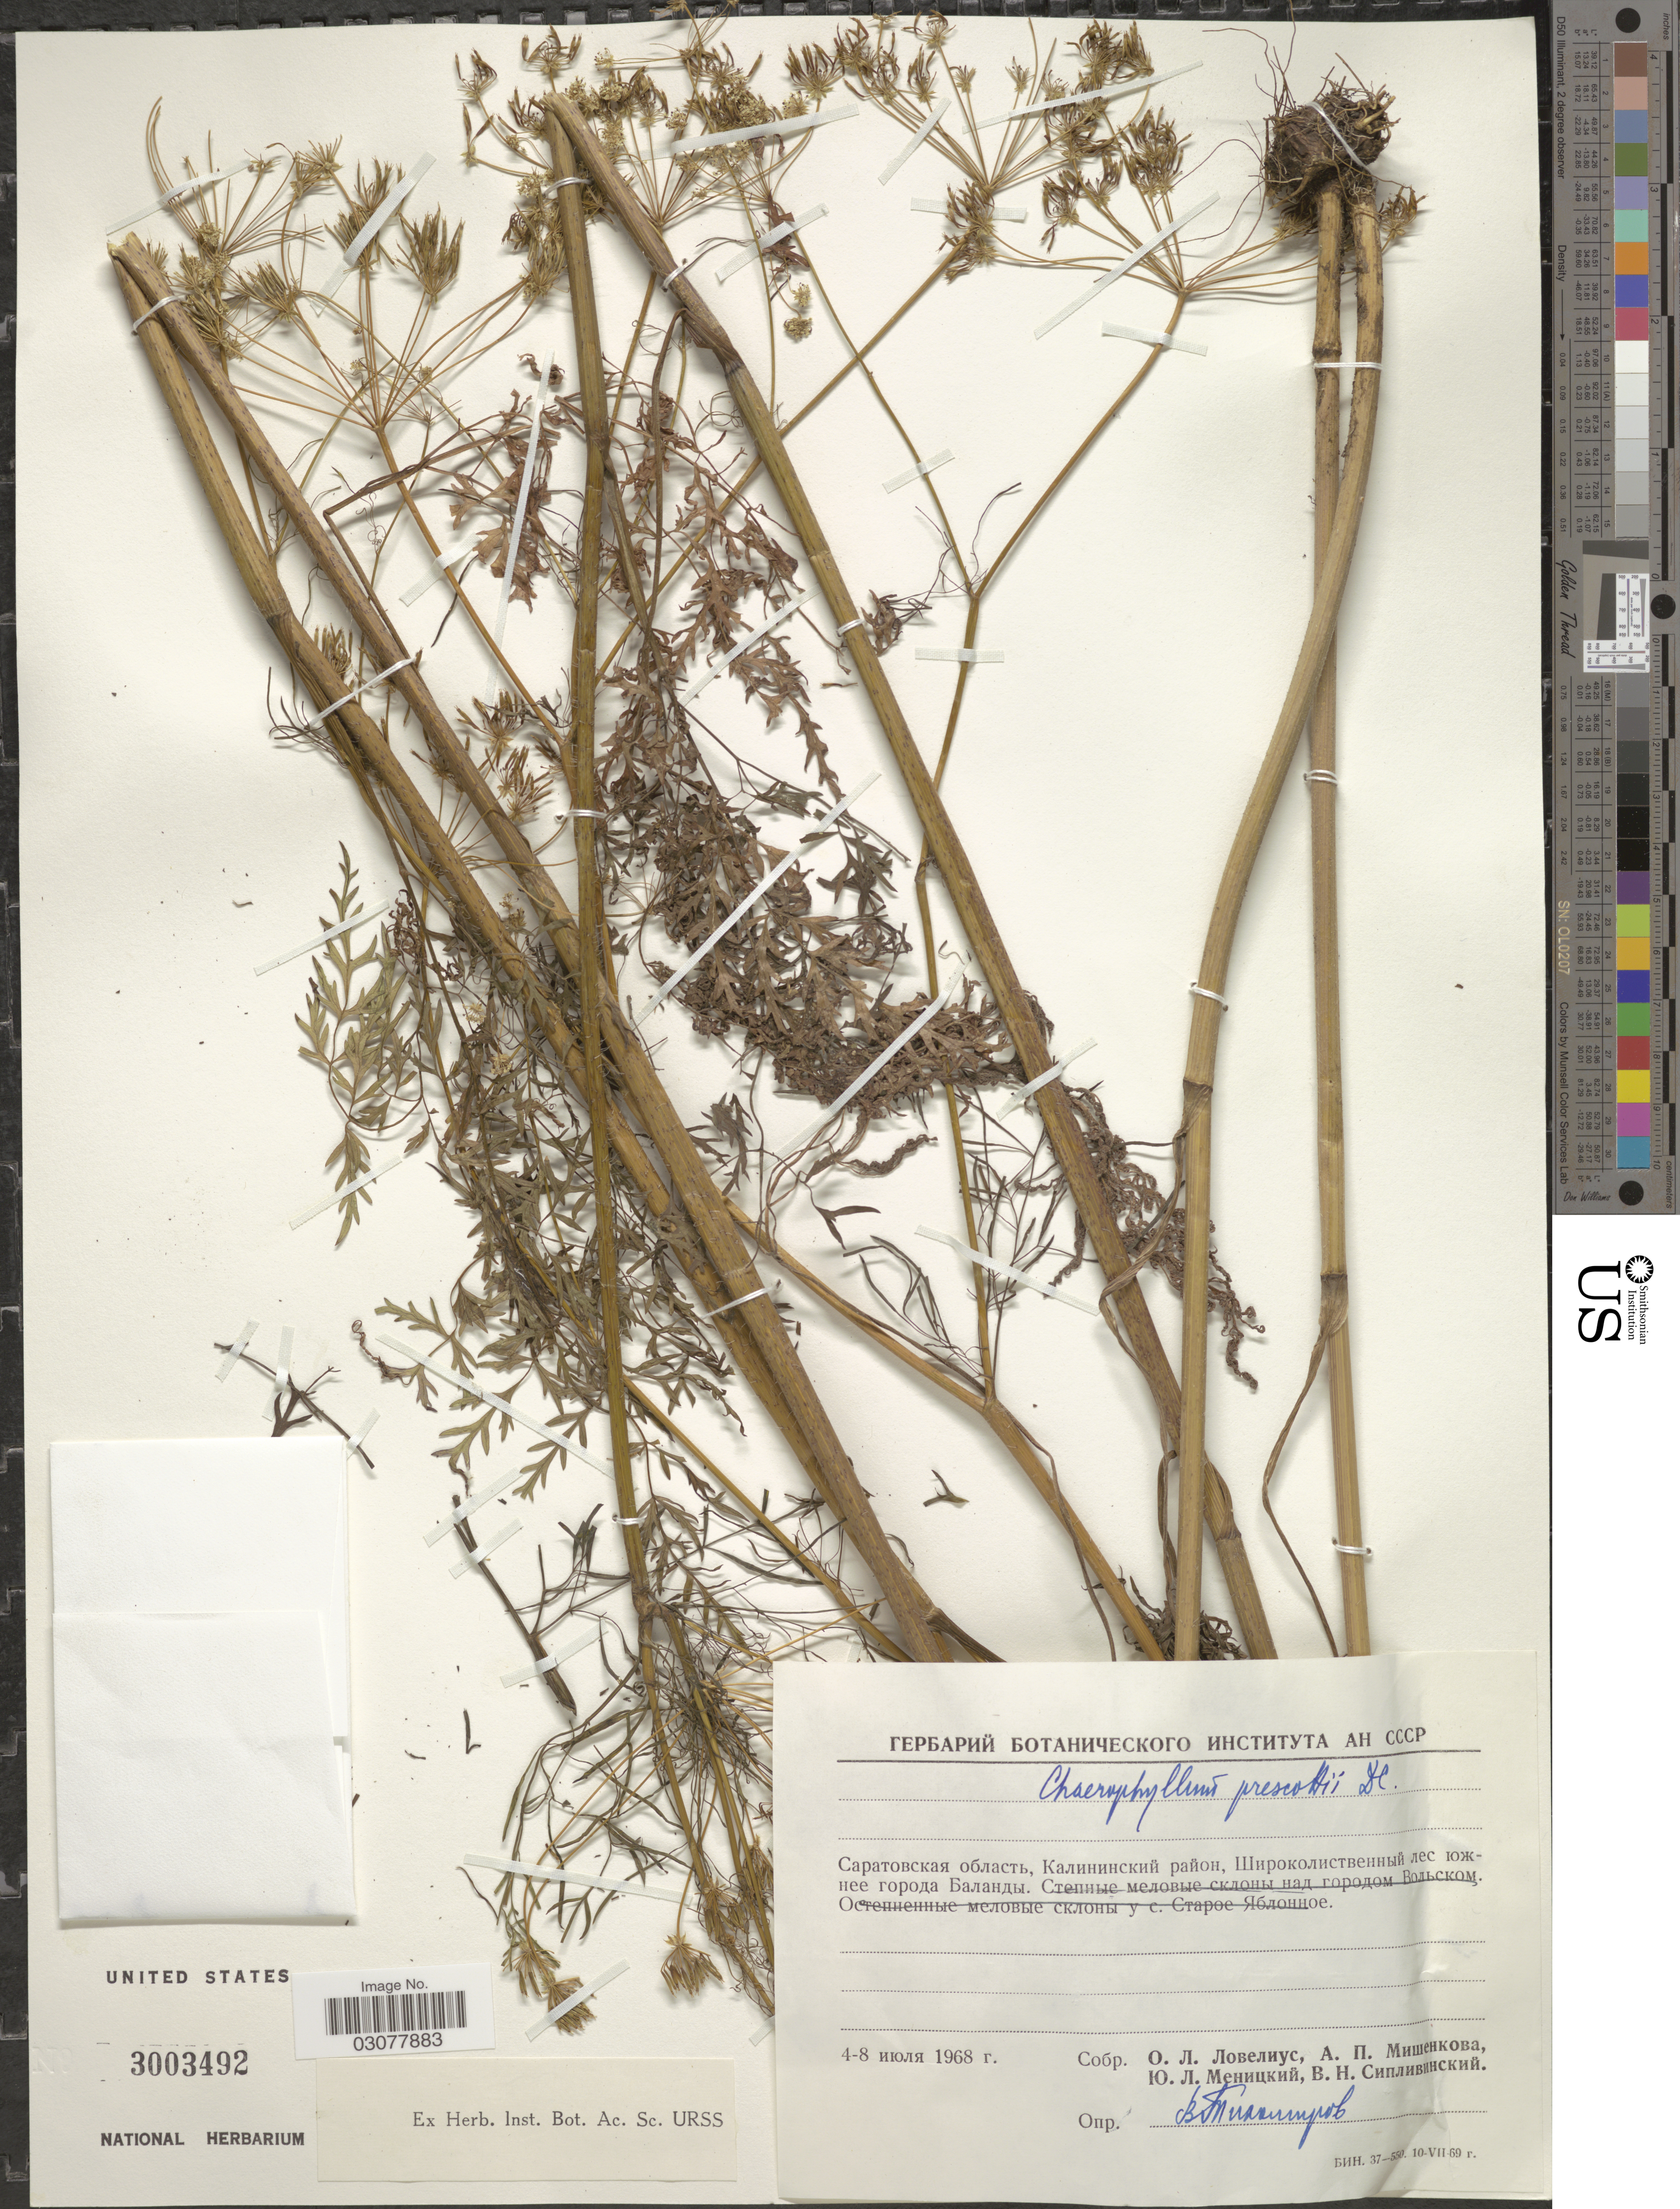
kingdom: Plantae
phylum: Tracheophyta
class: Magnoliopsida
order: Apiales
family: Apiaceae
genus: Chaerophyllum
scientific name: Chaerophyllum prescottii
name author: DC.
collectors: Collector illegible, Collector illegible, Collector illegible & Collector illegible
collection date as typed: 4-8 X 1968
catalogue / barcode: US 3003492